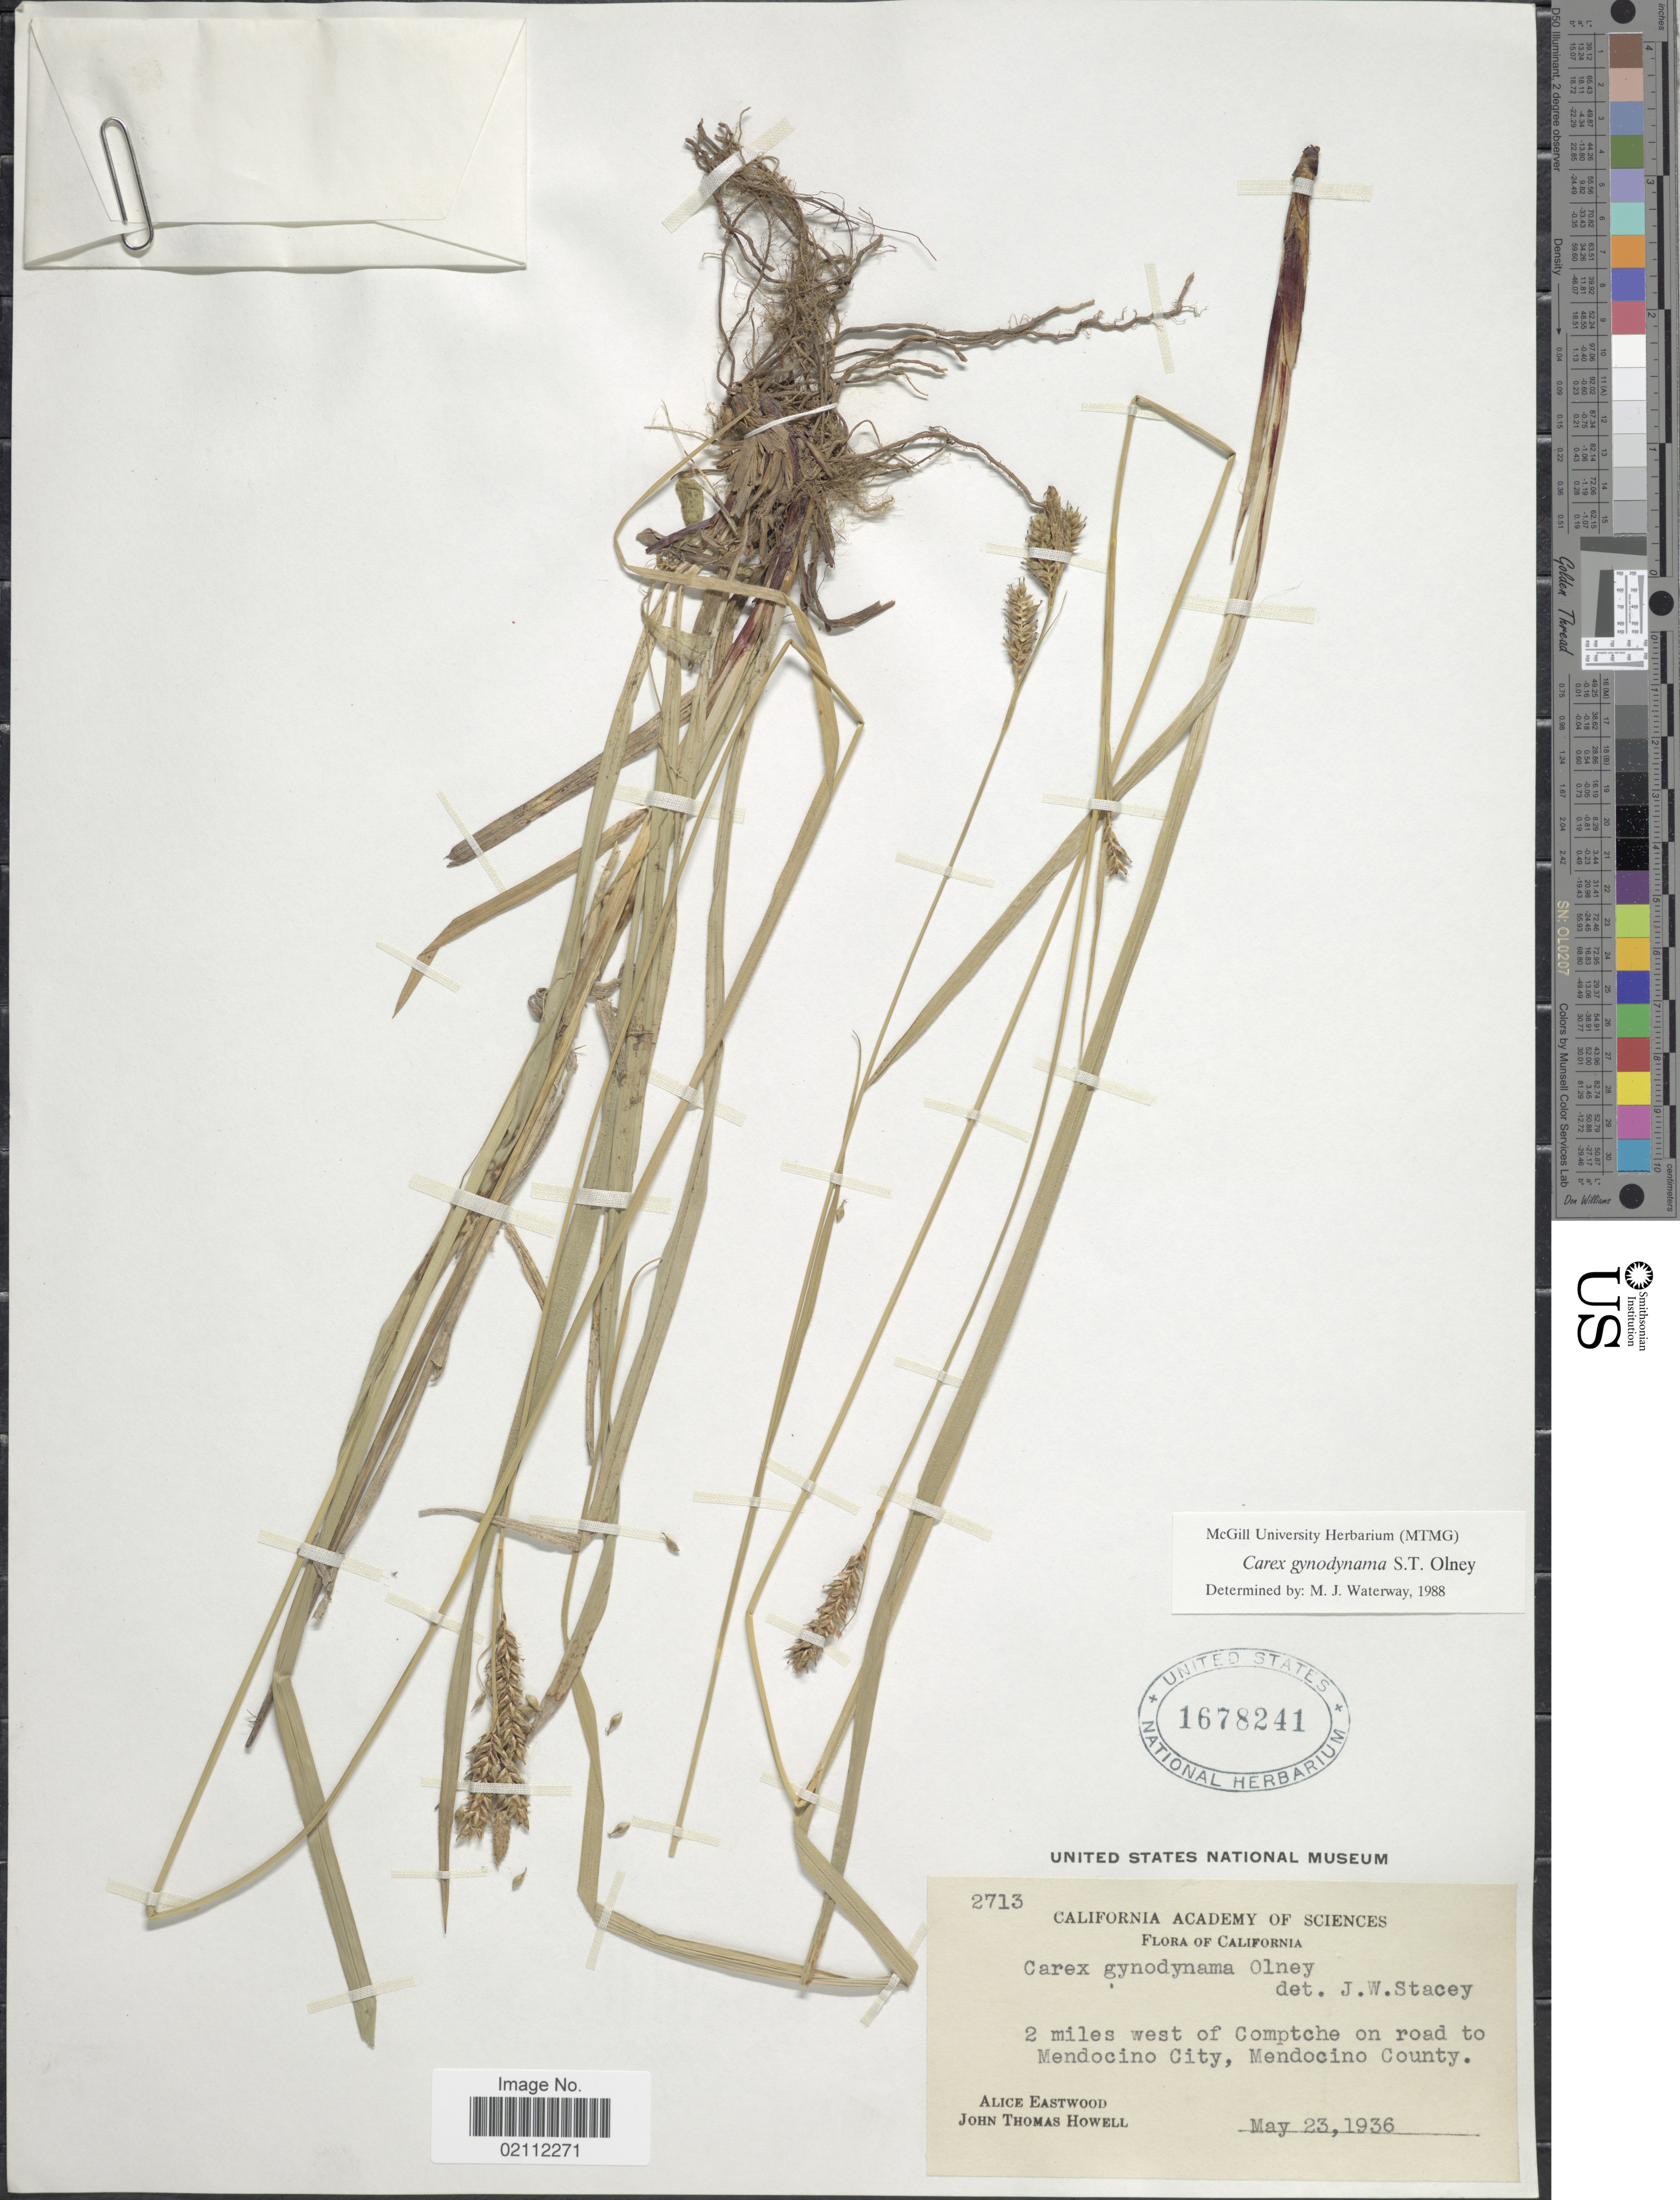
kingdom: Plantae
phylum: Tracheophyta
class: Liliopsida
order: Poales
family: Cyperaceae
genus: Carex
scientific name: Carex gynodynama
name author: Olney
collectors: A. Eastwood & J. T. Howell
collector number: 2713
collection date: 1936-05-23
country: United States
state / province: California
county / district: Mendocino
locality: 2 miles west of Comptche on road to Mendocino City, Mendocino County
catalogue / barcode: US 1678241